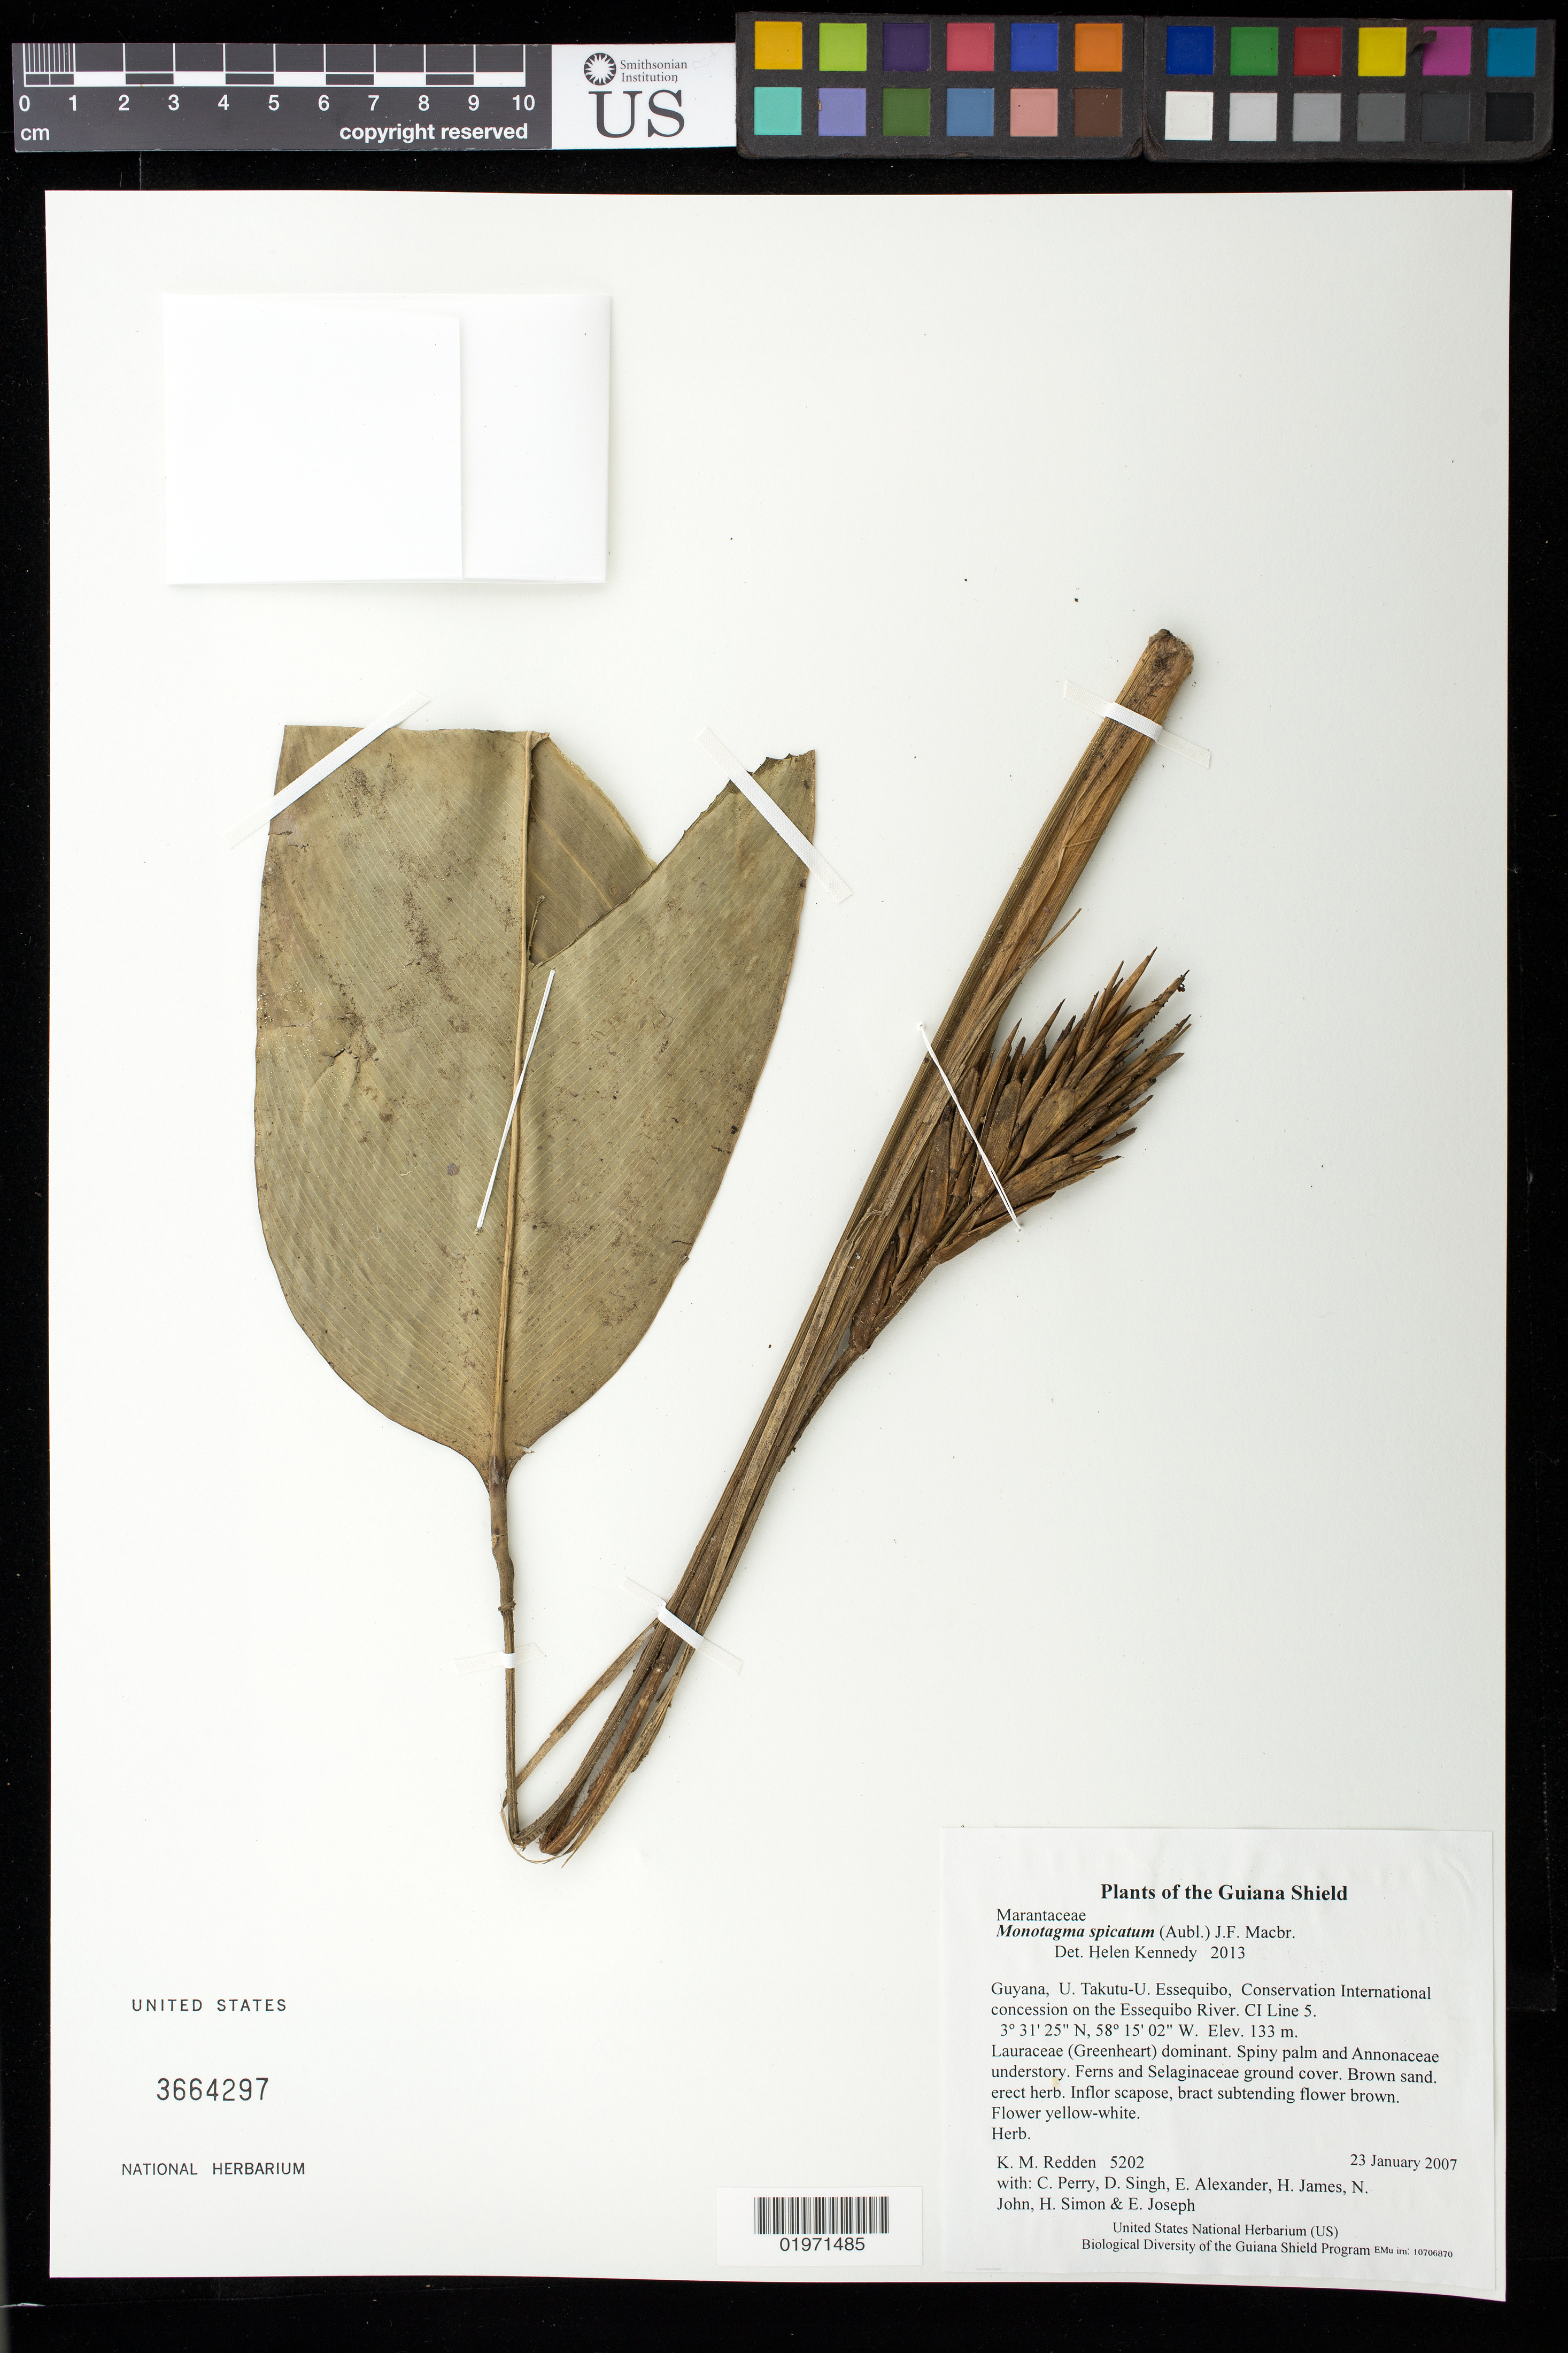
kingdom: Plantae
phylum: Tracheophyta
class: Liliopsida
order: Zingiberales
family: Marantaceae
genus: Monotagma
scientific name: Monotagma spicatum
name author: (Aubl.) J.F. Macbr.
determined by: Kennedy, Helen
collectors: K. M. Redden, C. Perry, D. Singh, E. Alexander, H. James, N. John, H. Simon & E. Joseph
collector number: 5202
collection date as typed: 23 January 2007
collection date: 2007-01-23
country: Guyana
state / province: U. Takutu-U. Essequibo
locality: Conservation International concession on the Essequibo River. CI Line 5.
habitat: Lauraceae (Greenheart) dominant. Spiny palm and Annonaceae understory. Ferns and Selaginaceae ground cover. Brown sand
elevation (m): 133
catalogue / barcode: US 3664297